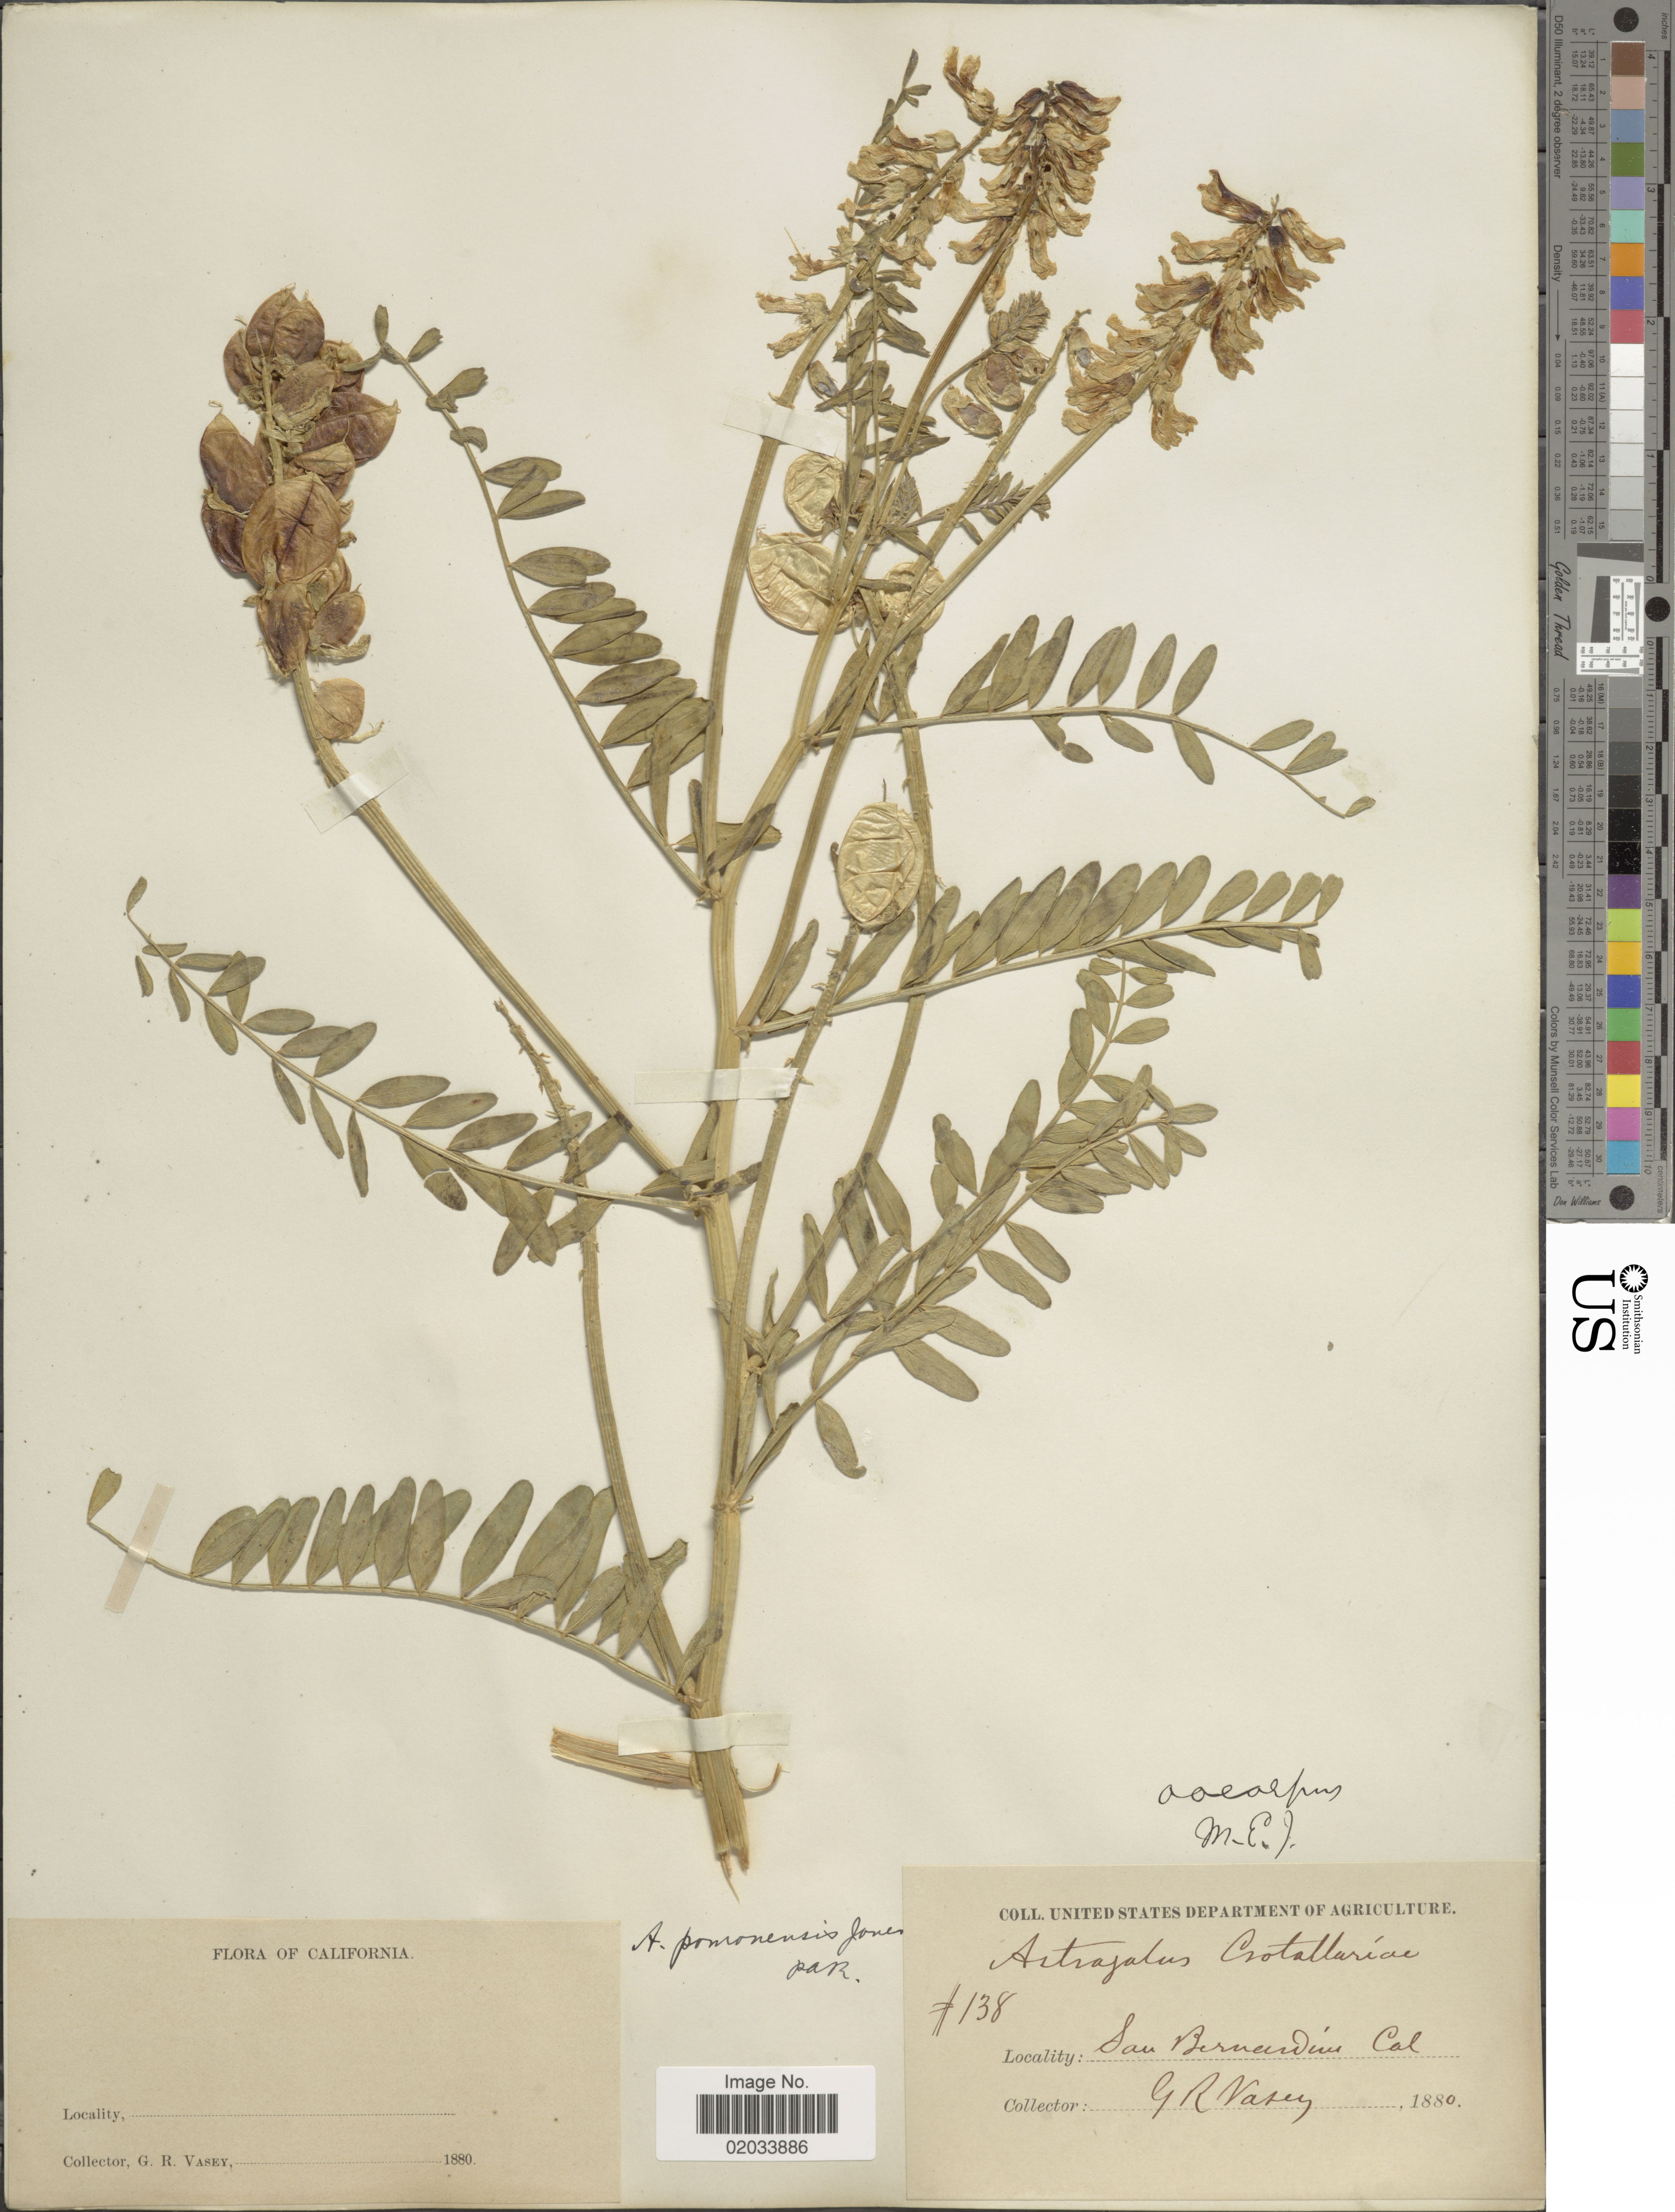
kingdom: Plantae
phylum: Tracheophyta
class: Magnoliopsida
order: Fabales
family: Fabaceae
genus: Astragalus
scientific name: Astragalus pomonensis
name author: M.E. Jones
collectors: G. R. Vasey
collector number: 138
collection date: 1880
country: United States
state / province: California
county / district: San Bernardino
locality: San Bernardino Cal